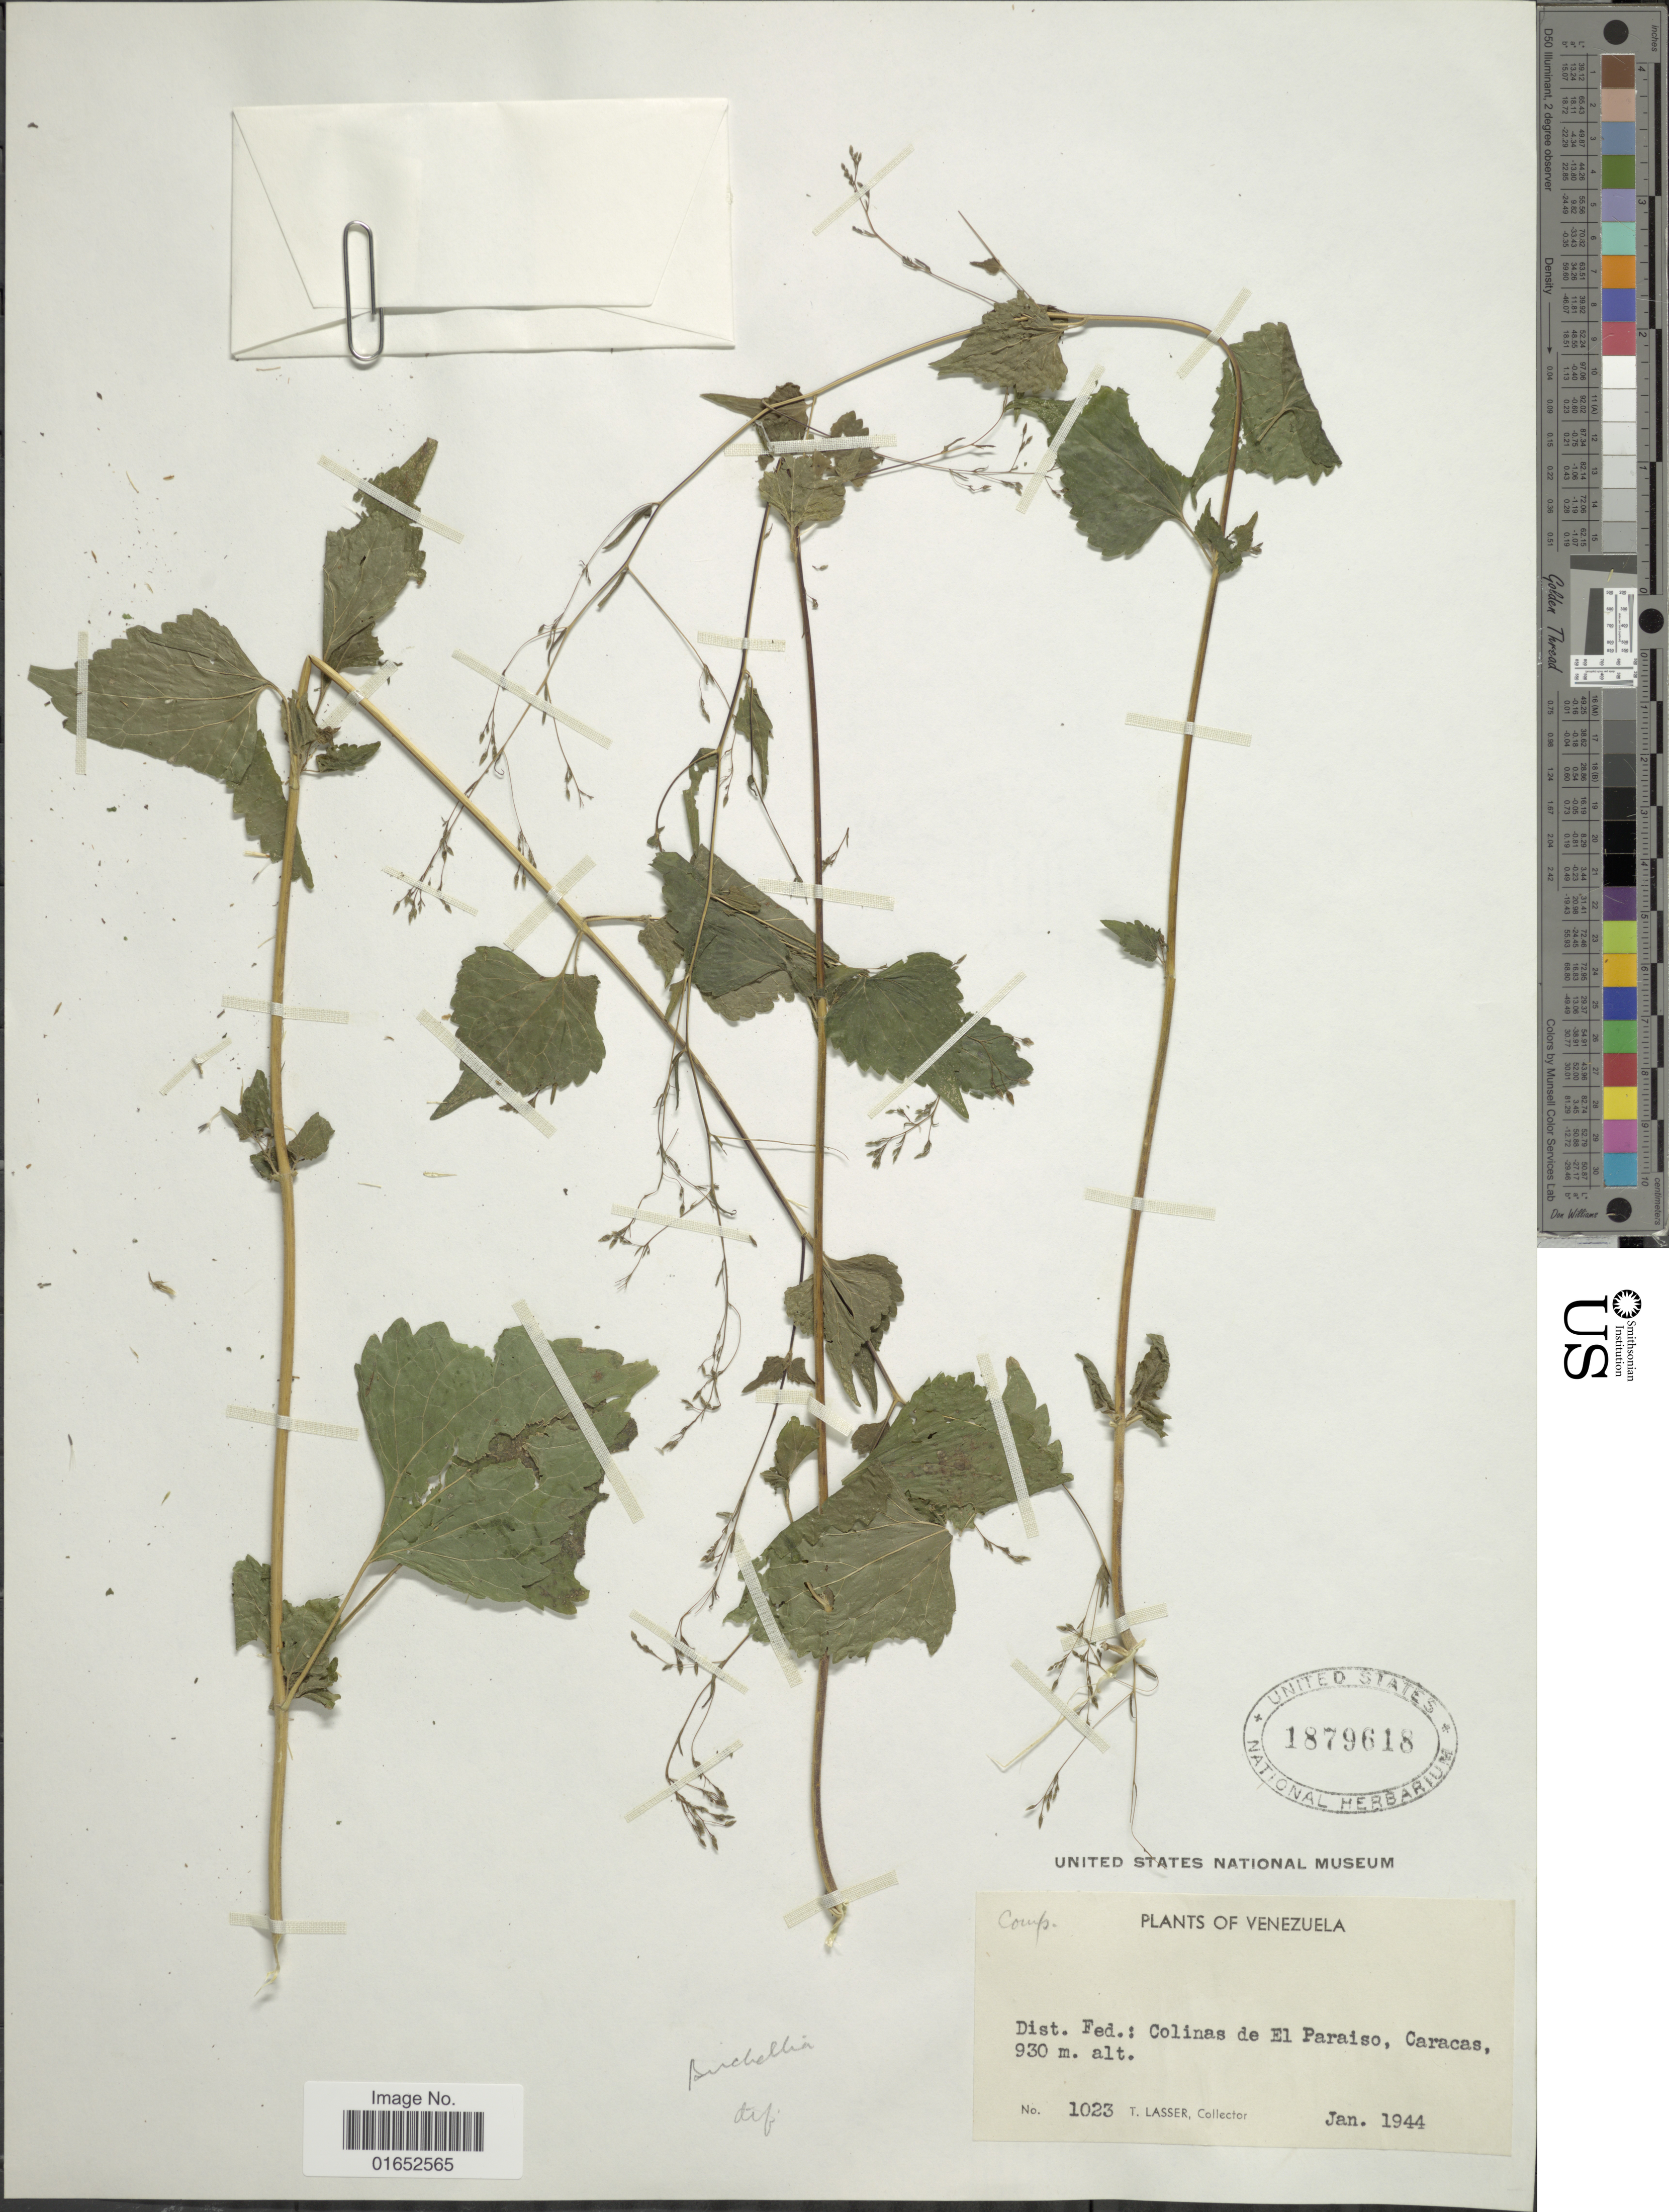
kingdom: Plantae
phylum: Tracheophyta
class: Magnoliopsida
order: Asterales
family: Asteraceae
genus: Brickellia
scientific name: Brickellia diffusa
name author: (Vahl) A. Gray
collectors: T. Lasser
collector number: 1023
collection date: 1944-01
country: Venezuela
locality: Dist. Fed: Colinas de El Paraiso, Caracas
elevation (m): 930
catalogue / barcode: US 1879618